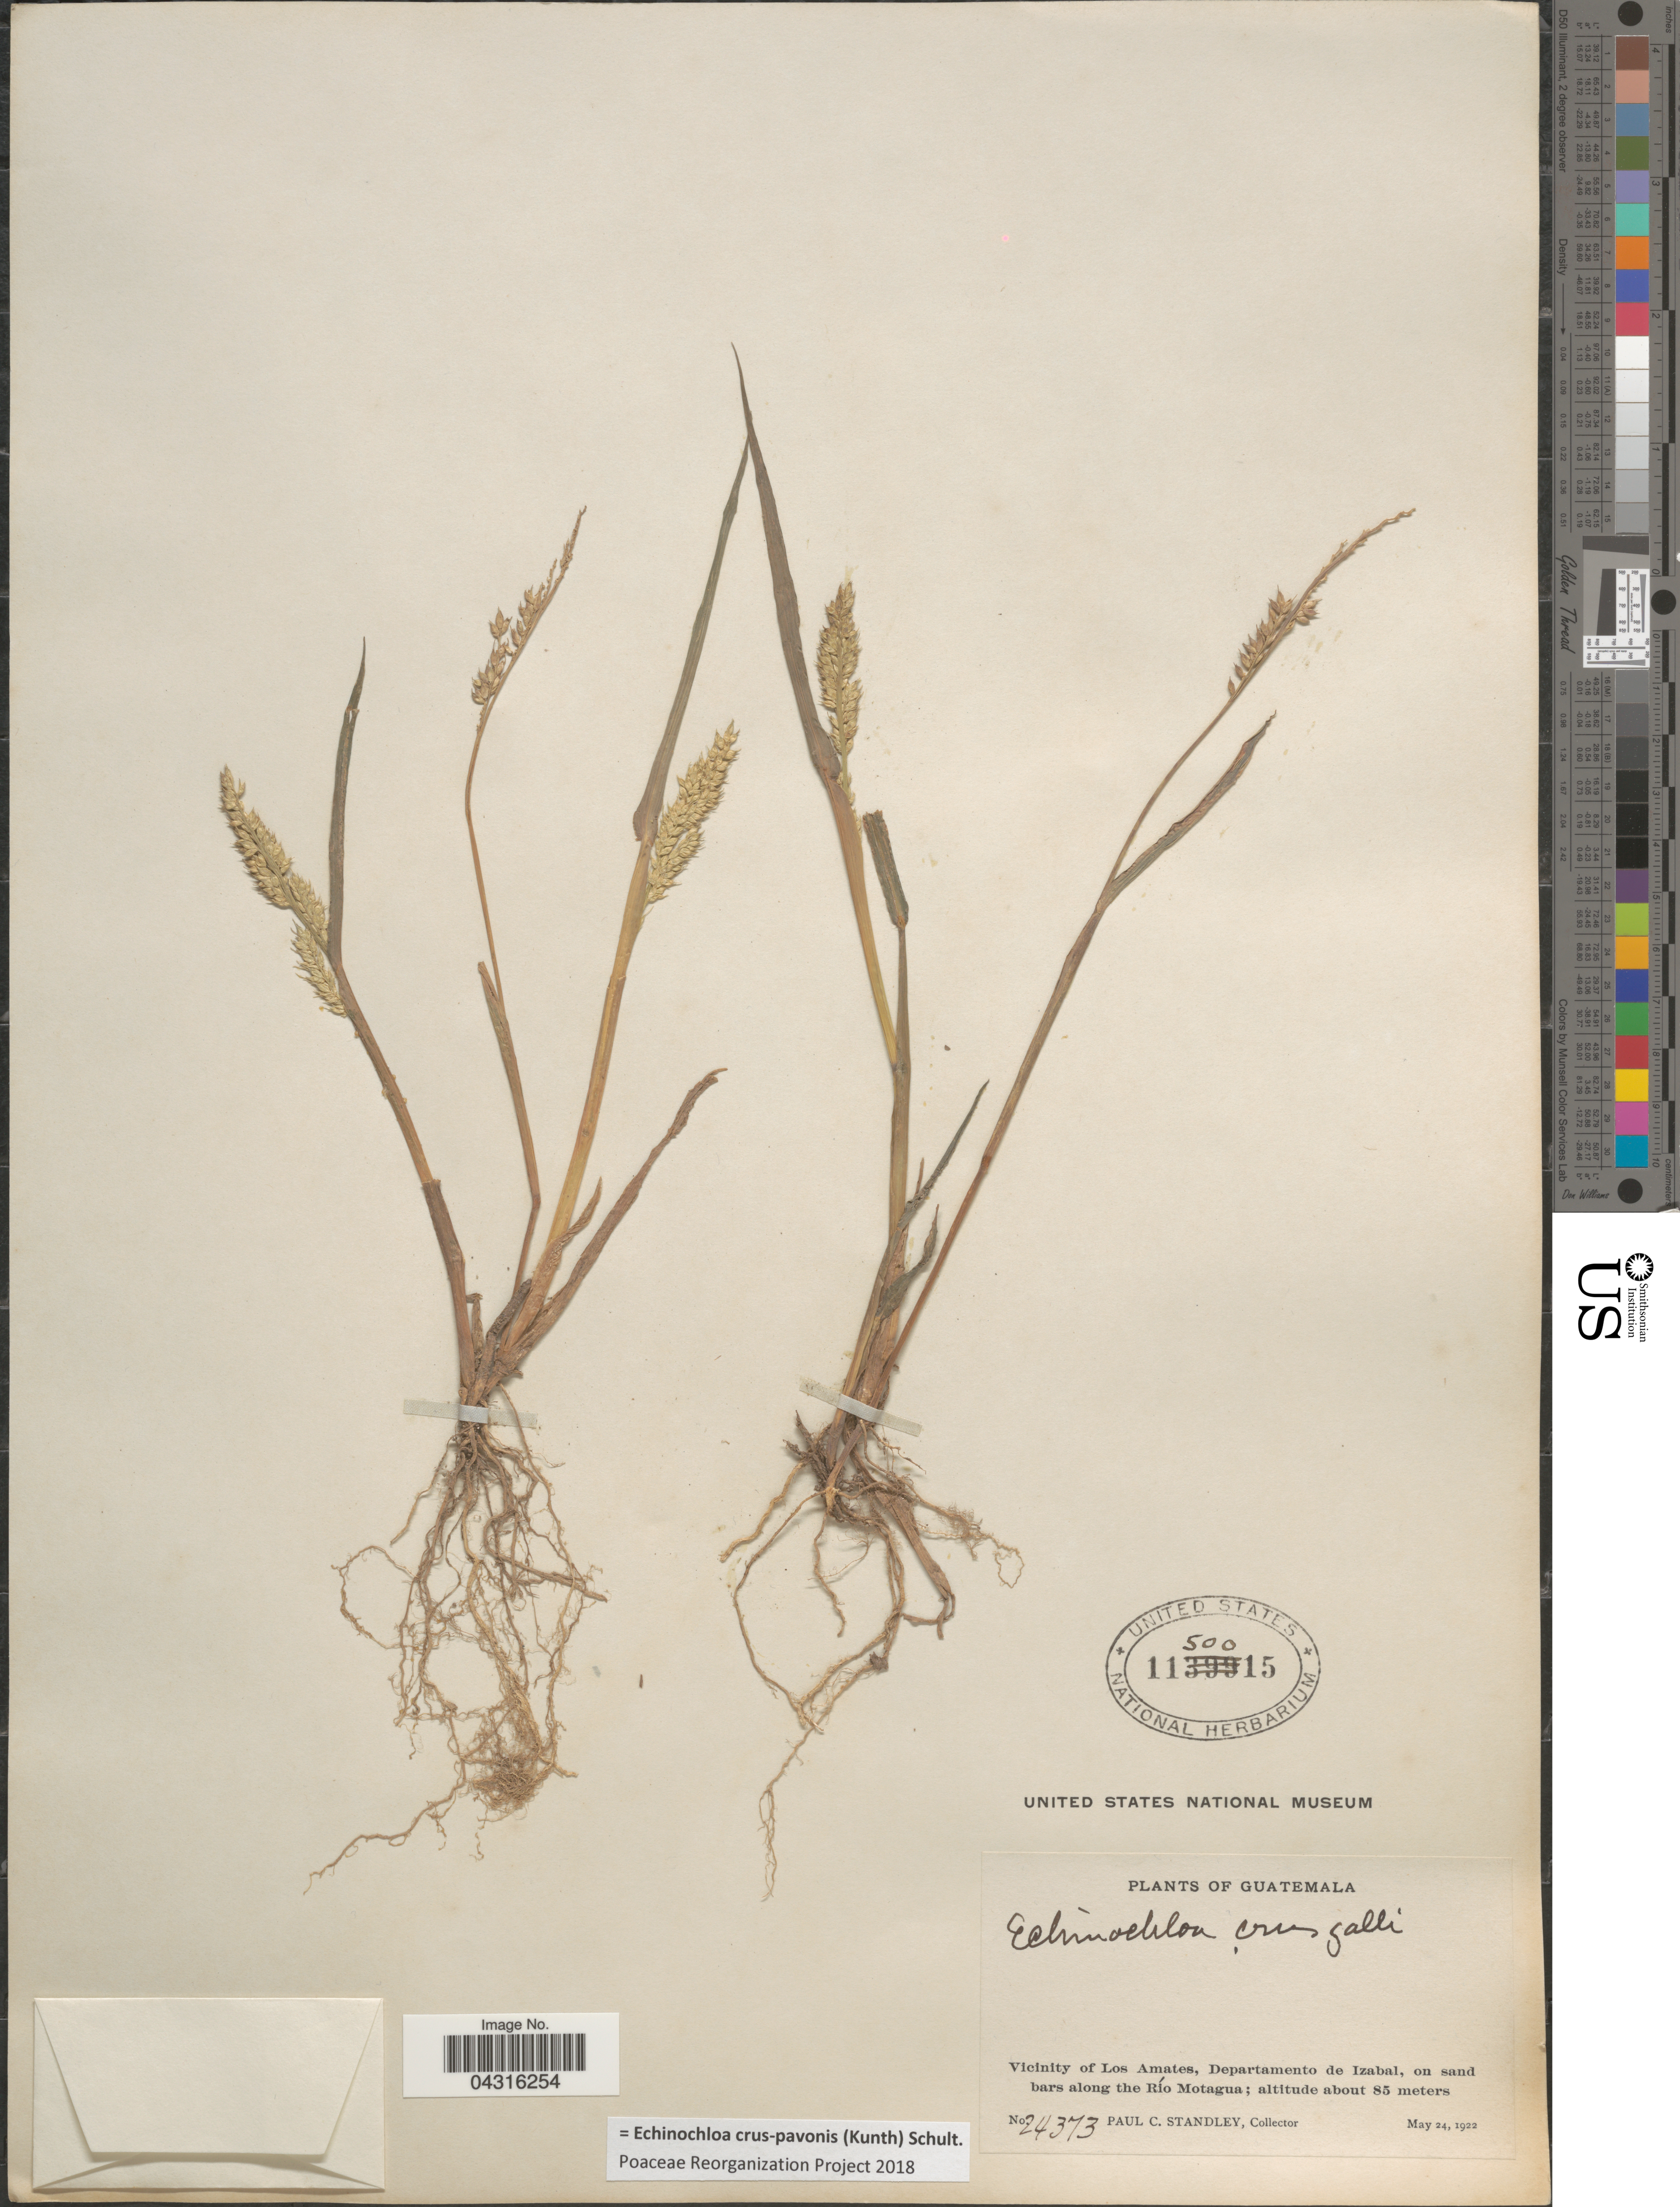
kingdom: Plantae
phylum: Tracheophyta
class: Liliopsida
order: Poales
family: Poaceae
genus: Echinochloa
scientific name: Echinochloa crus-pavonis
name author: (Kunth) Schult.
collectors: P. C. Standley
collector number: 24373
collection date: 1922-05-24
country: Guatemala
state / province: Izabal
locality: Vicinity of Los Amates, Departamento de Izabal, on sand bars along the Río Motagua.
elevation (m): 85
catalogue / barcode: US 1150015